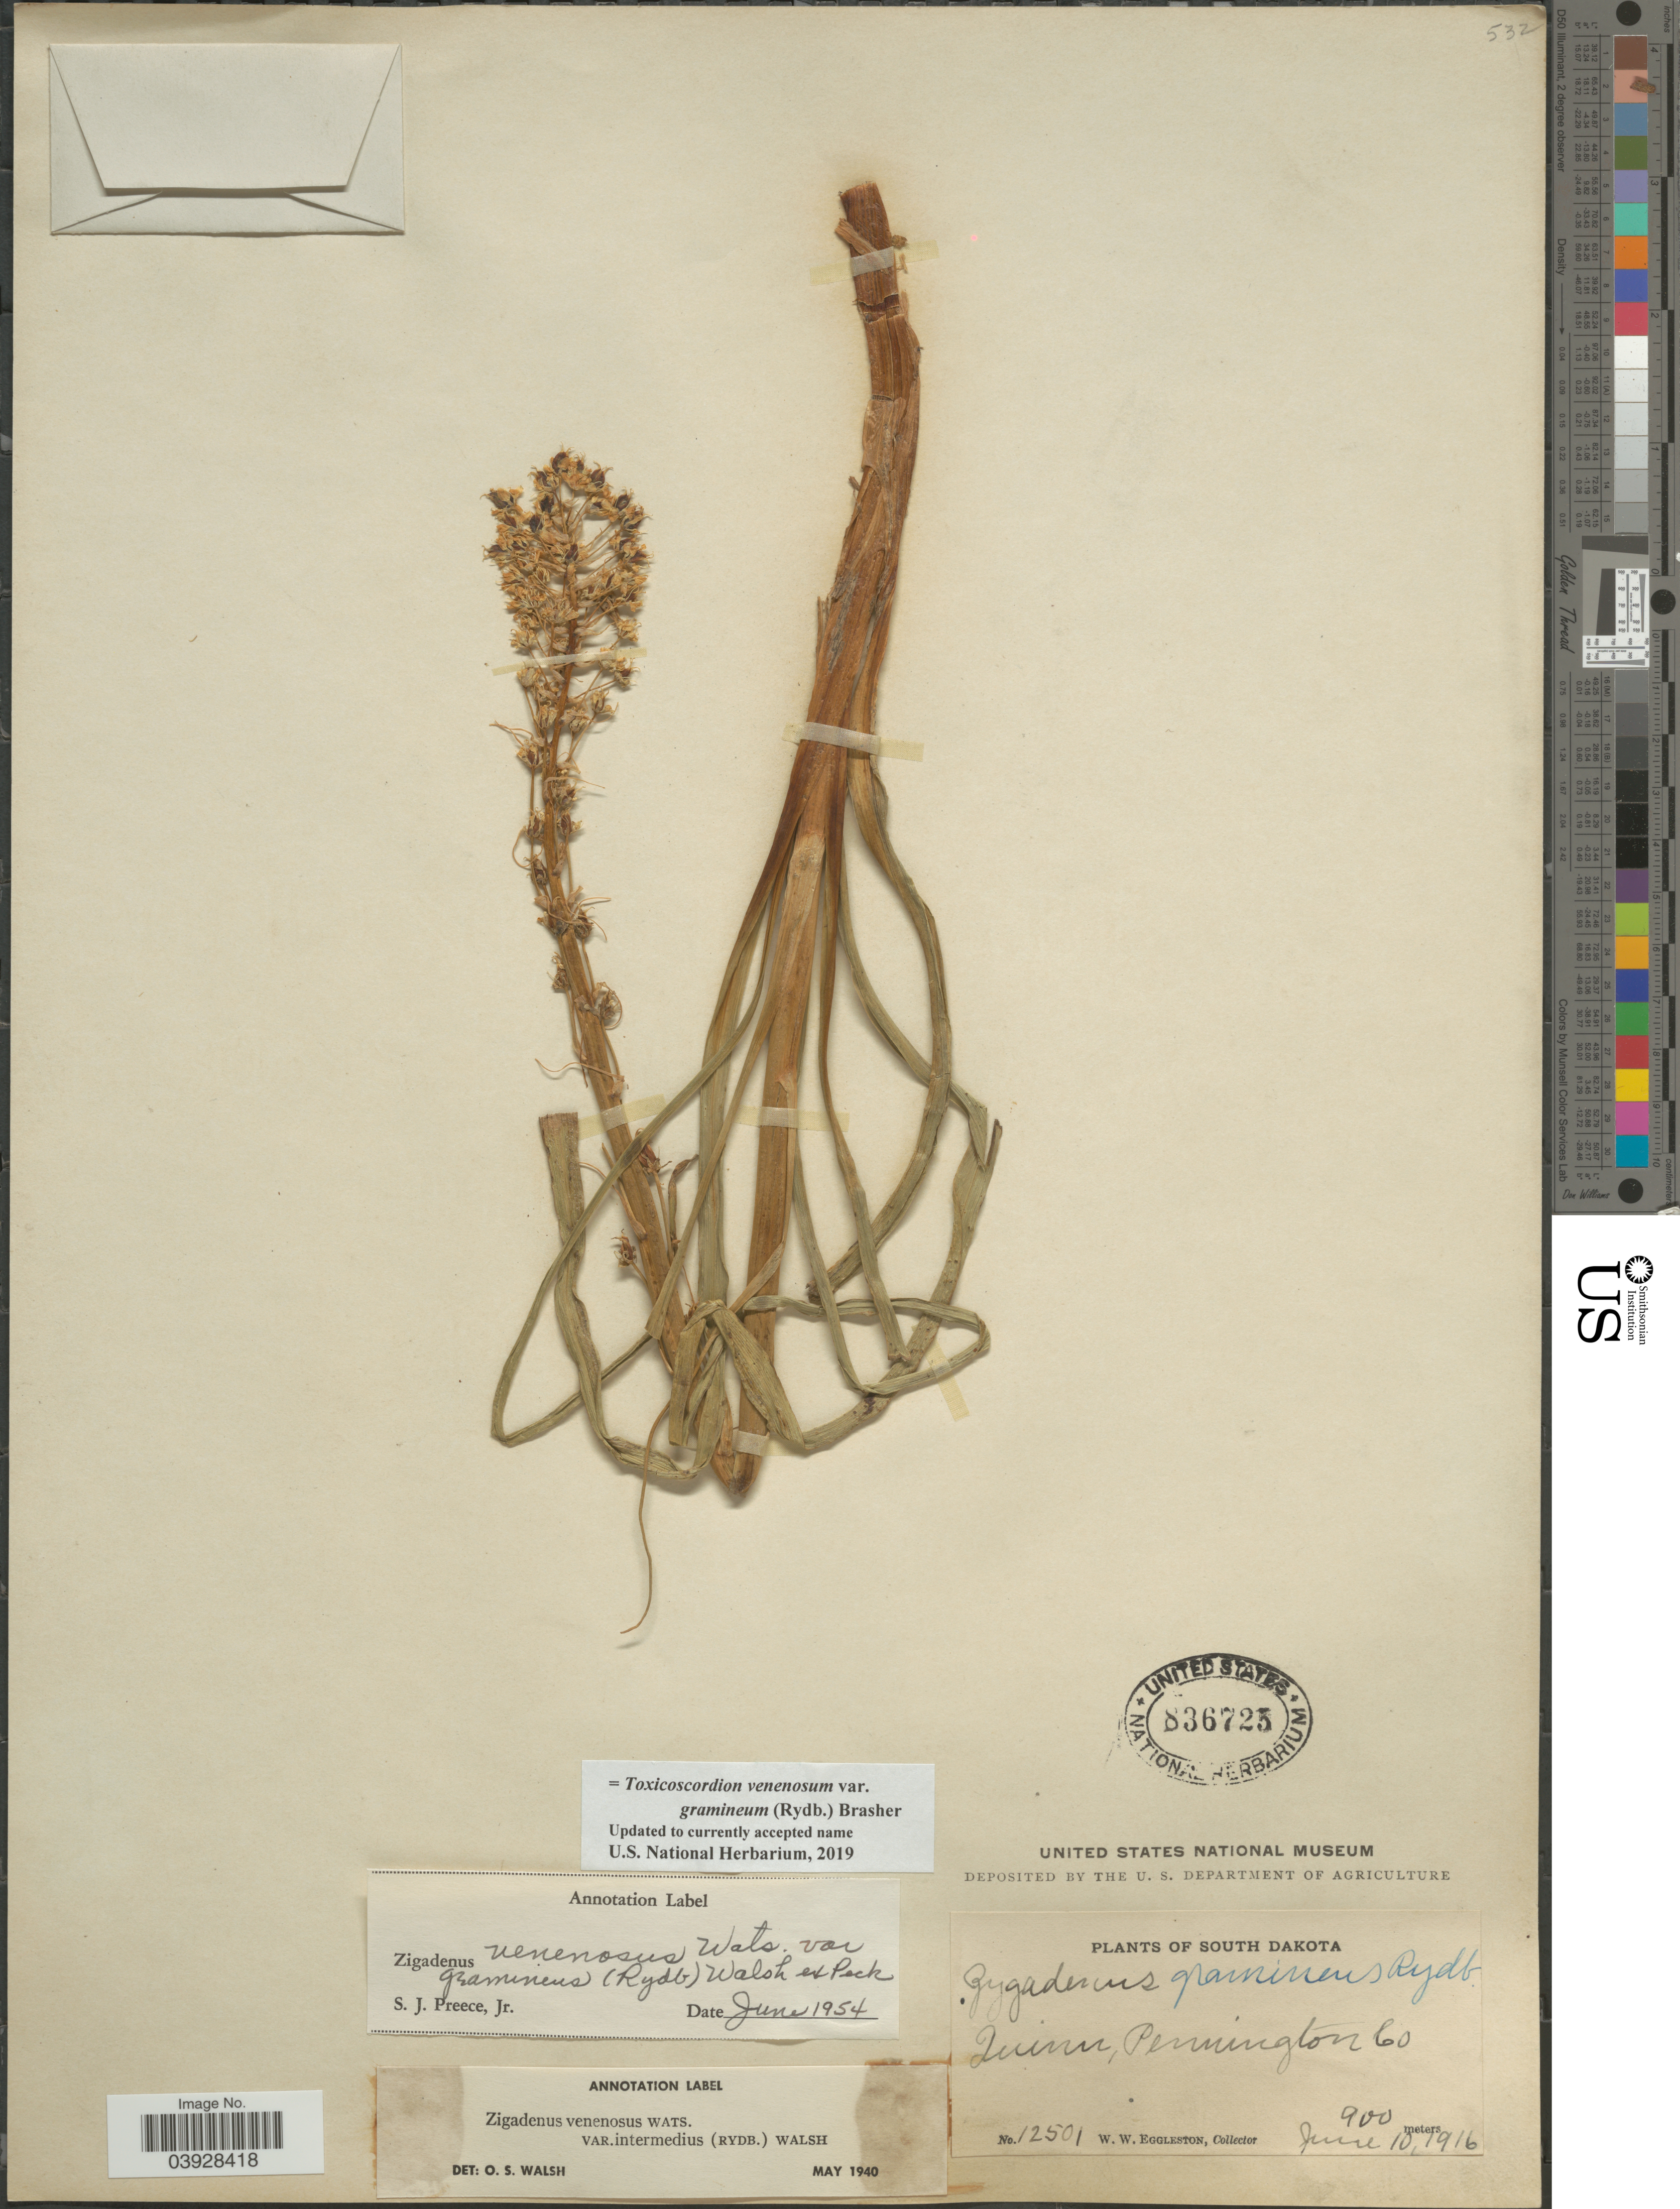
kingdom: Plantae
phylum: Tracheophyta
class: Liliopsida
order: Liliales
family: Melanthiaceae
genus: Toxicoscordion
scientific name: Toxicoscordion venenosum var. gramineum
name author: (Rydb.) Brasher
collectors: W. W. Eggleston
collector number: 12501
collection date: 1916-06-10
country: United States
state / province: South Dakota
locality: Quinn, Pennington Co.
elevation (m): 900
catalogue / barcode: US 836725